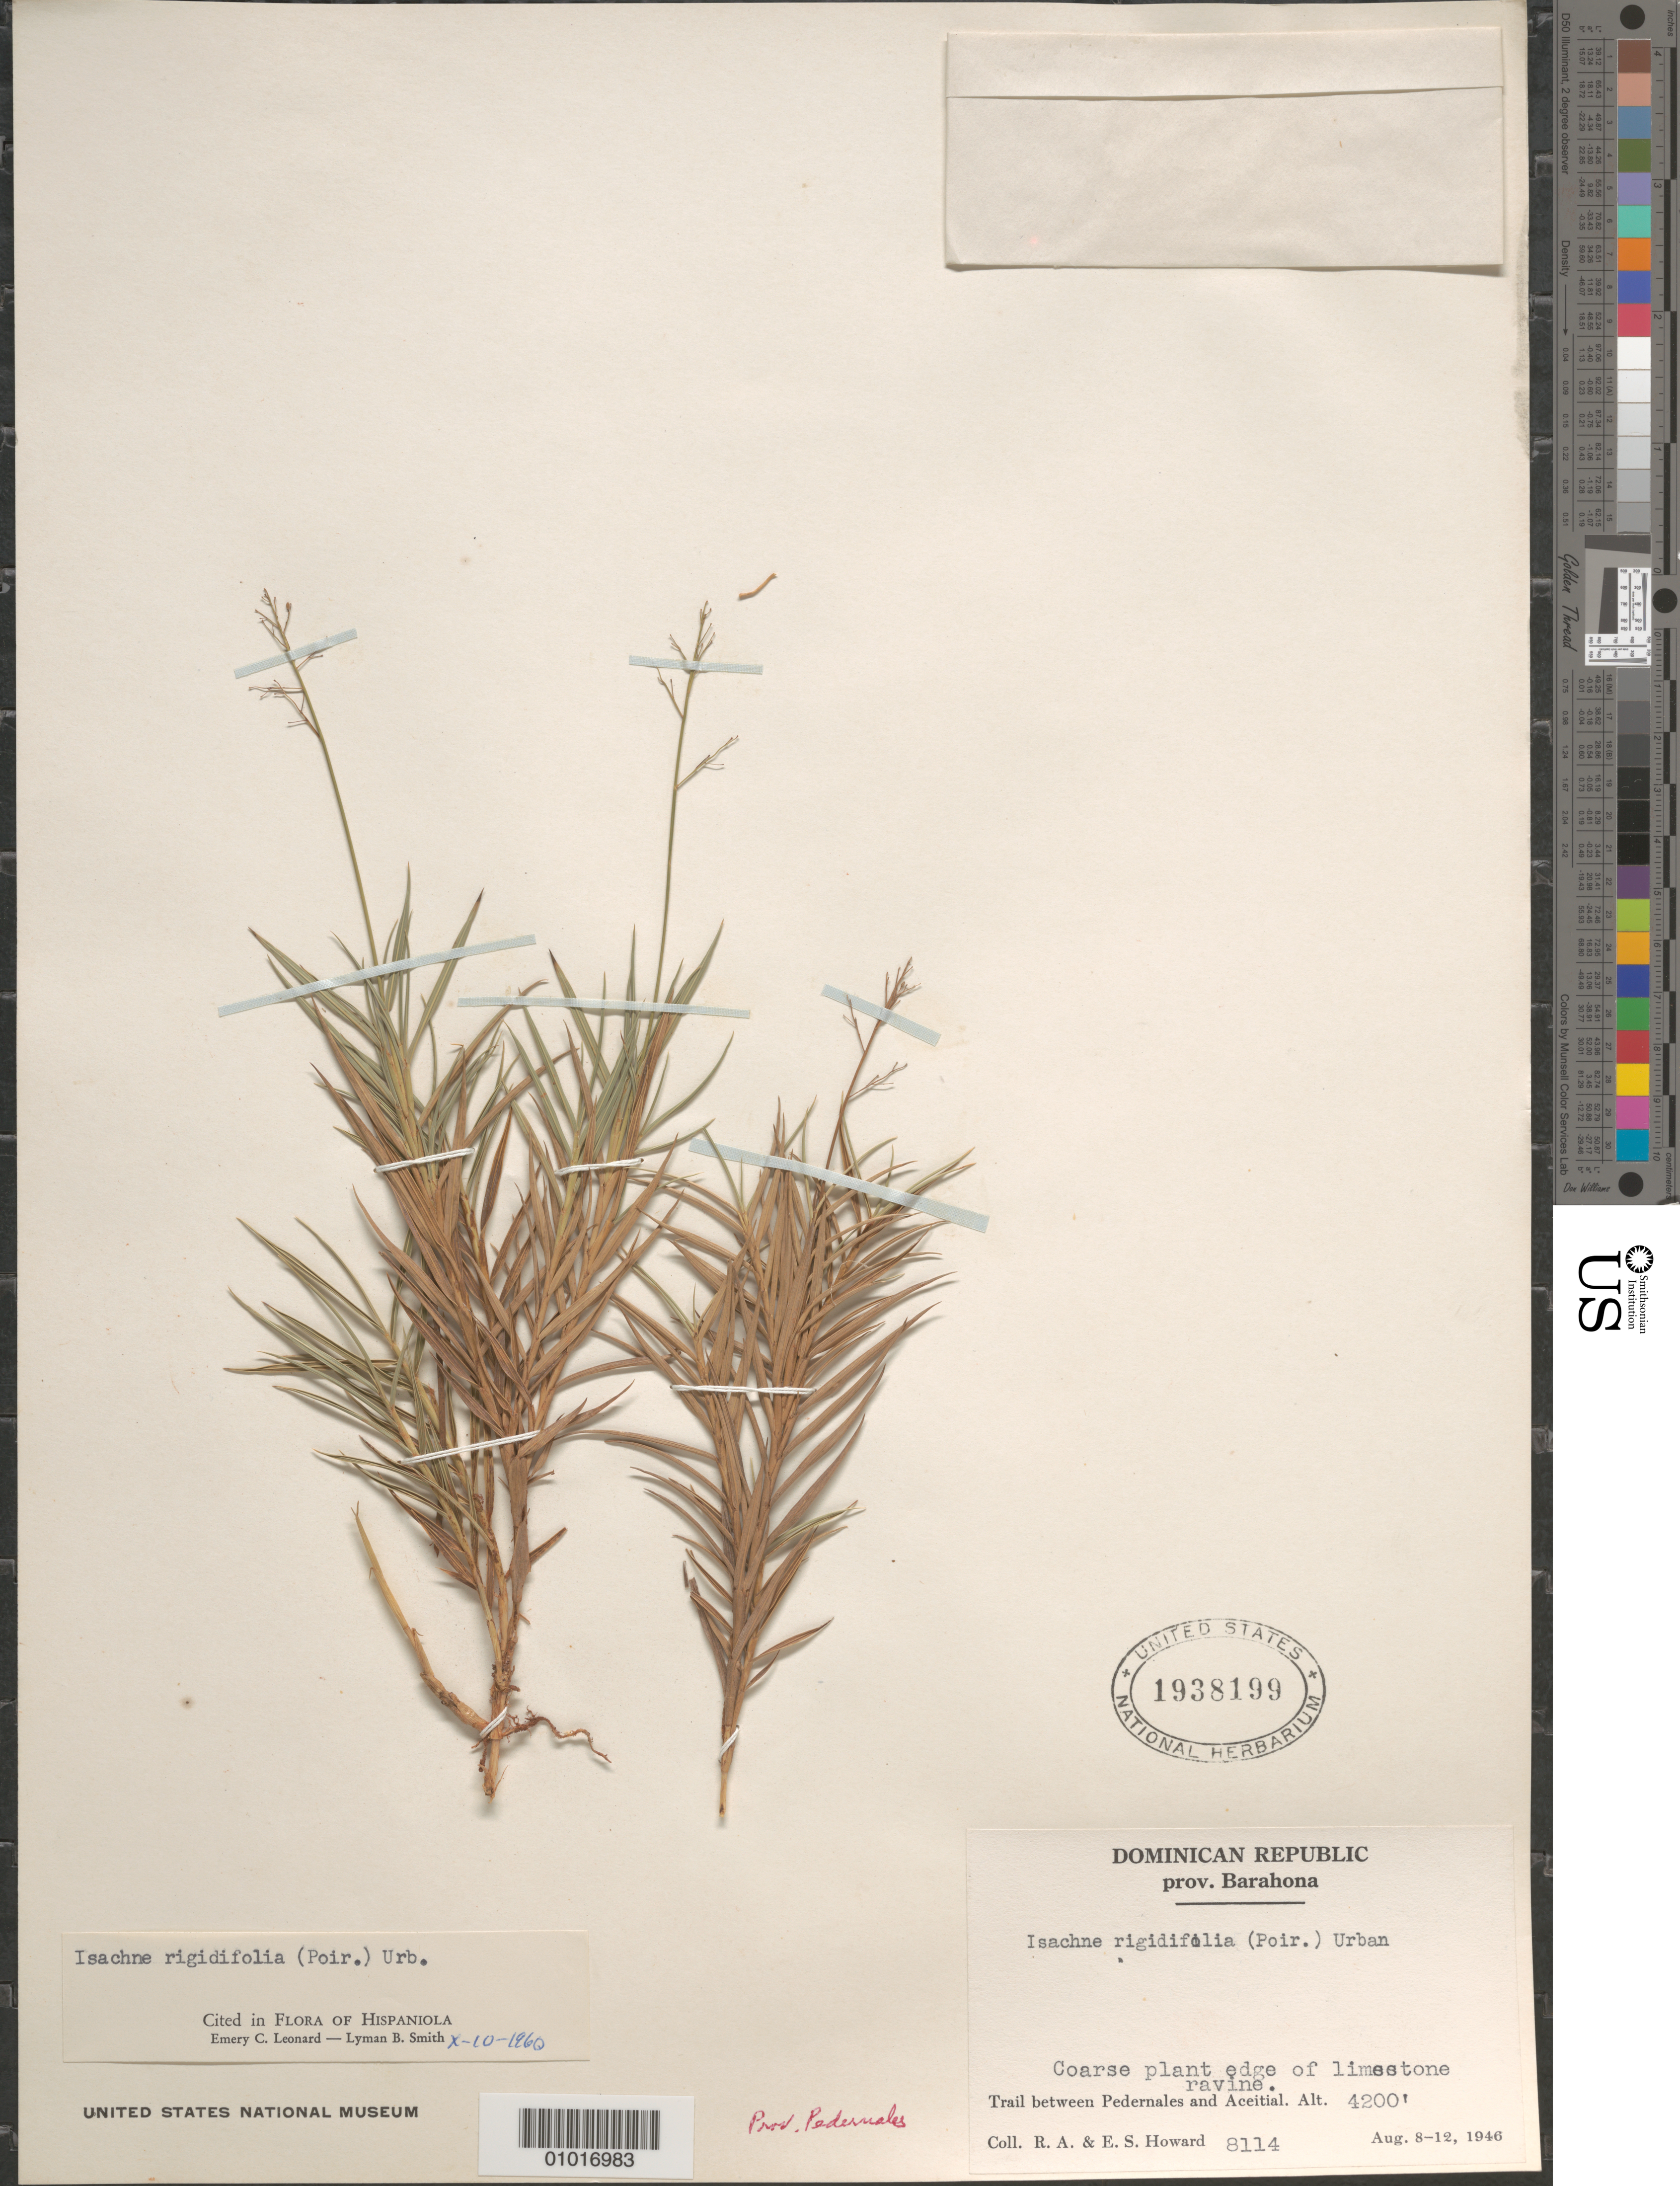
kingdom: Plantae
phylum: Tracheophyta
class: Liliopsida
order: Poales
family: Poaceae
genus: Isachne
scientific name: Isachne rigidifolia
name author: (Poir.) Urb.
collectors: E. S. Howard & R. A. Howard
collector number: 8114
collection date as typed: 08 Aug 1946 to 12 Aug 1946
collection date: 1946-08-08/1946-08-12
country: Dominican Republic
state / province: Pedernales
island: Hispaniola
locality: Trail between Pedernales and Aceitial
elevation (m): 1280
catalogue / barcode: US 1938199